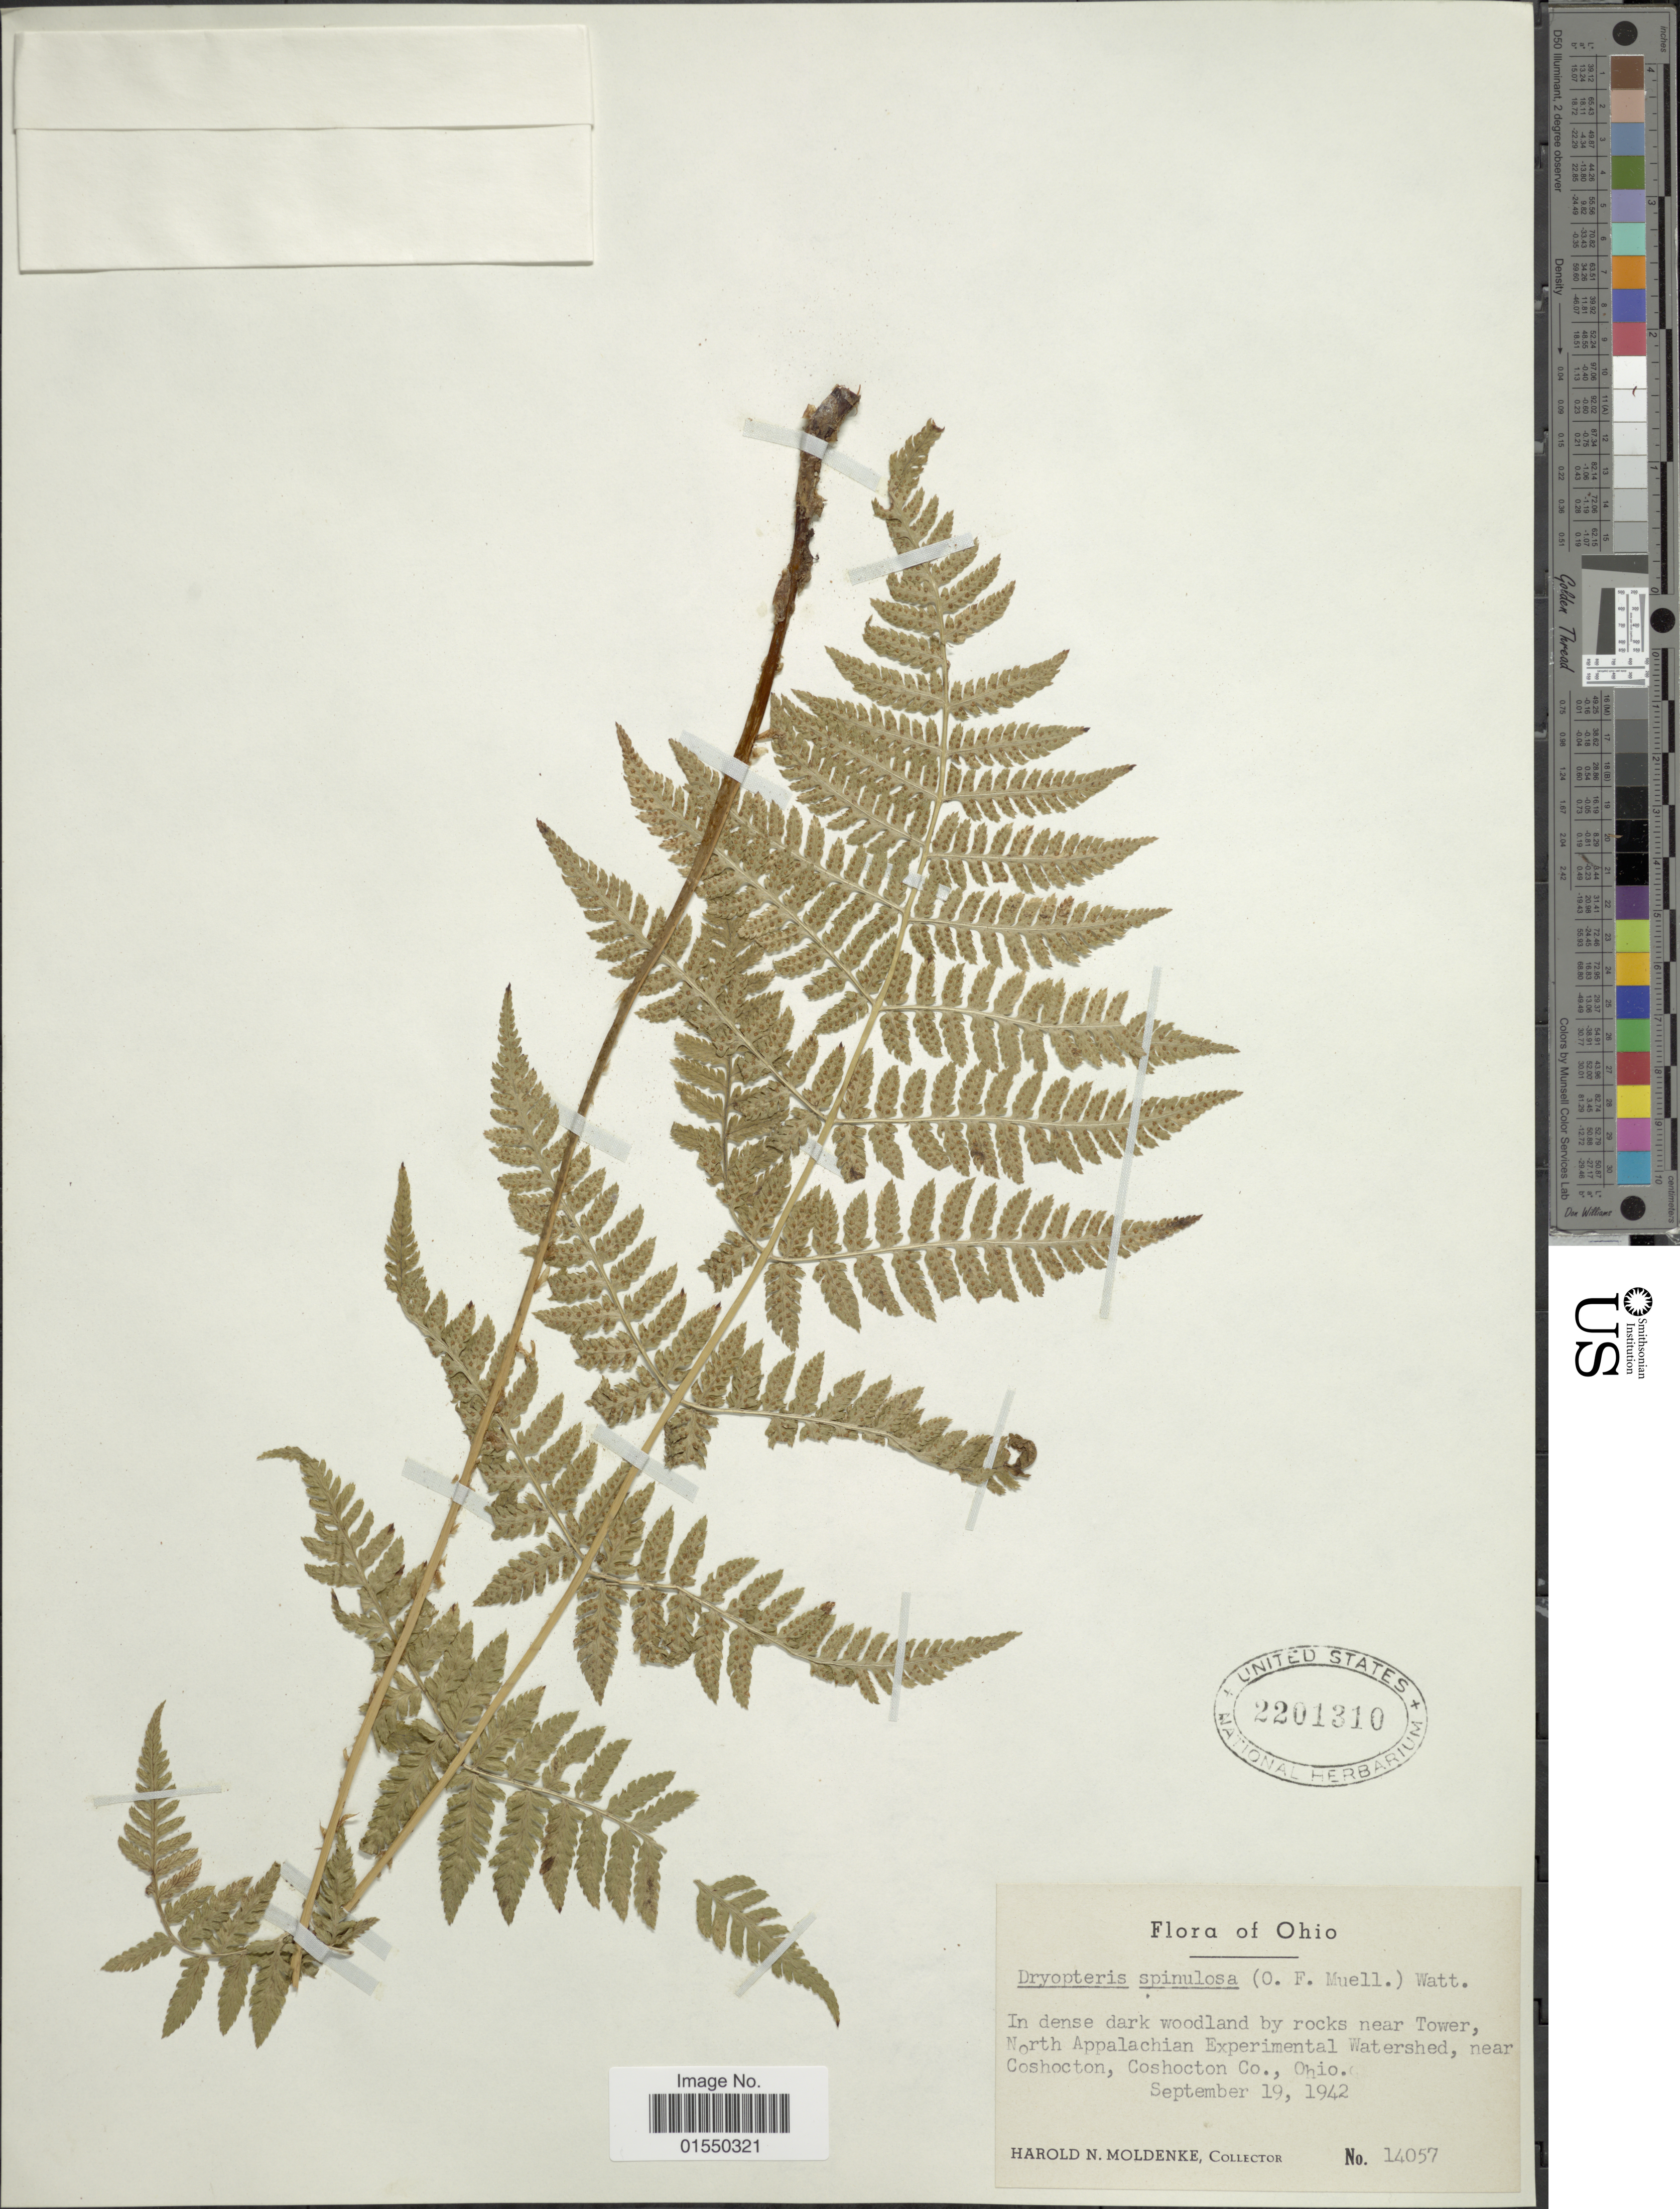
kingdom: Plantae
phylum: Tracheophyta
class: Polypodiopsida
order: Polypodiales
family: Dryopteridaceae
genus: Dryopteris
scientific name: Dryopteris carthusiana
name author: (Villars) H.P. Fuchs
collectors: H. N. Moldenke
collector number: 14057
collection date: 1942-09-19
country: United States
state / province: Ohio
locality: Near Tower, North Appalachian Experimental Watershed, near Coshocton, Coshocton Co., Ohio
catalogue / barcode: US 2201310